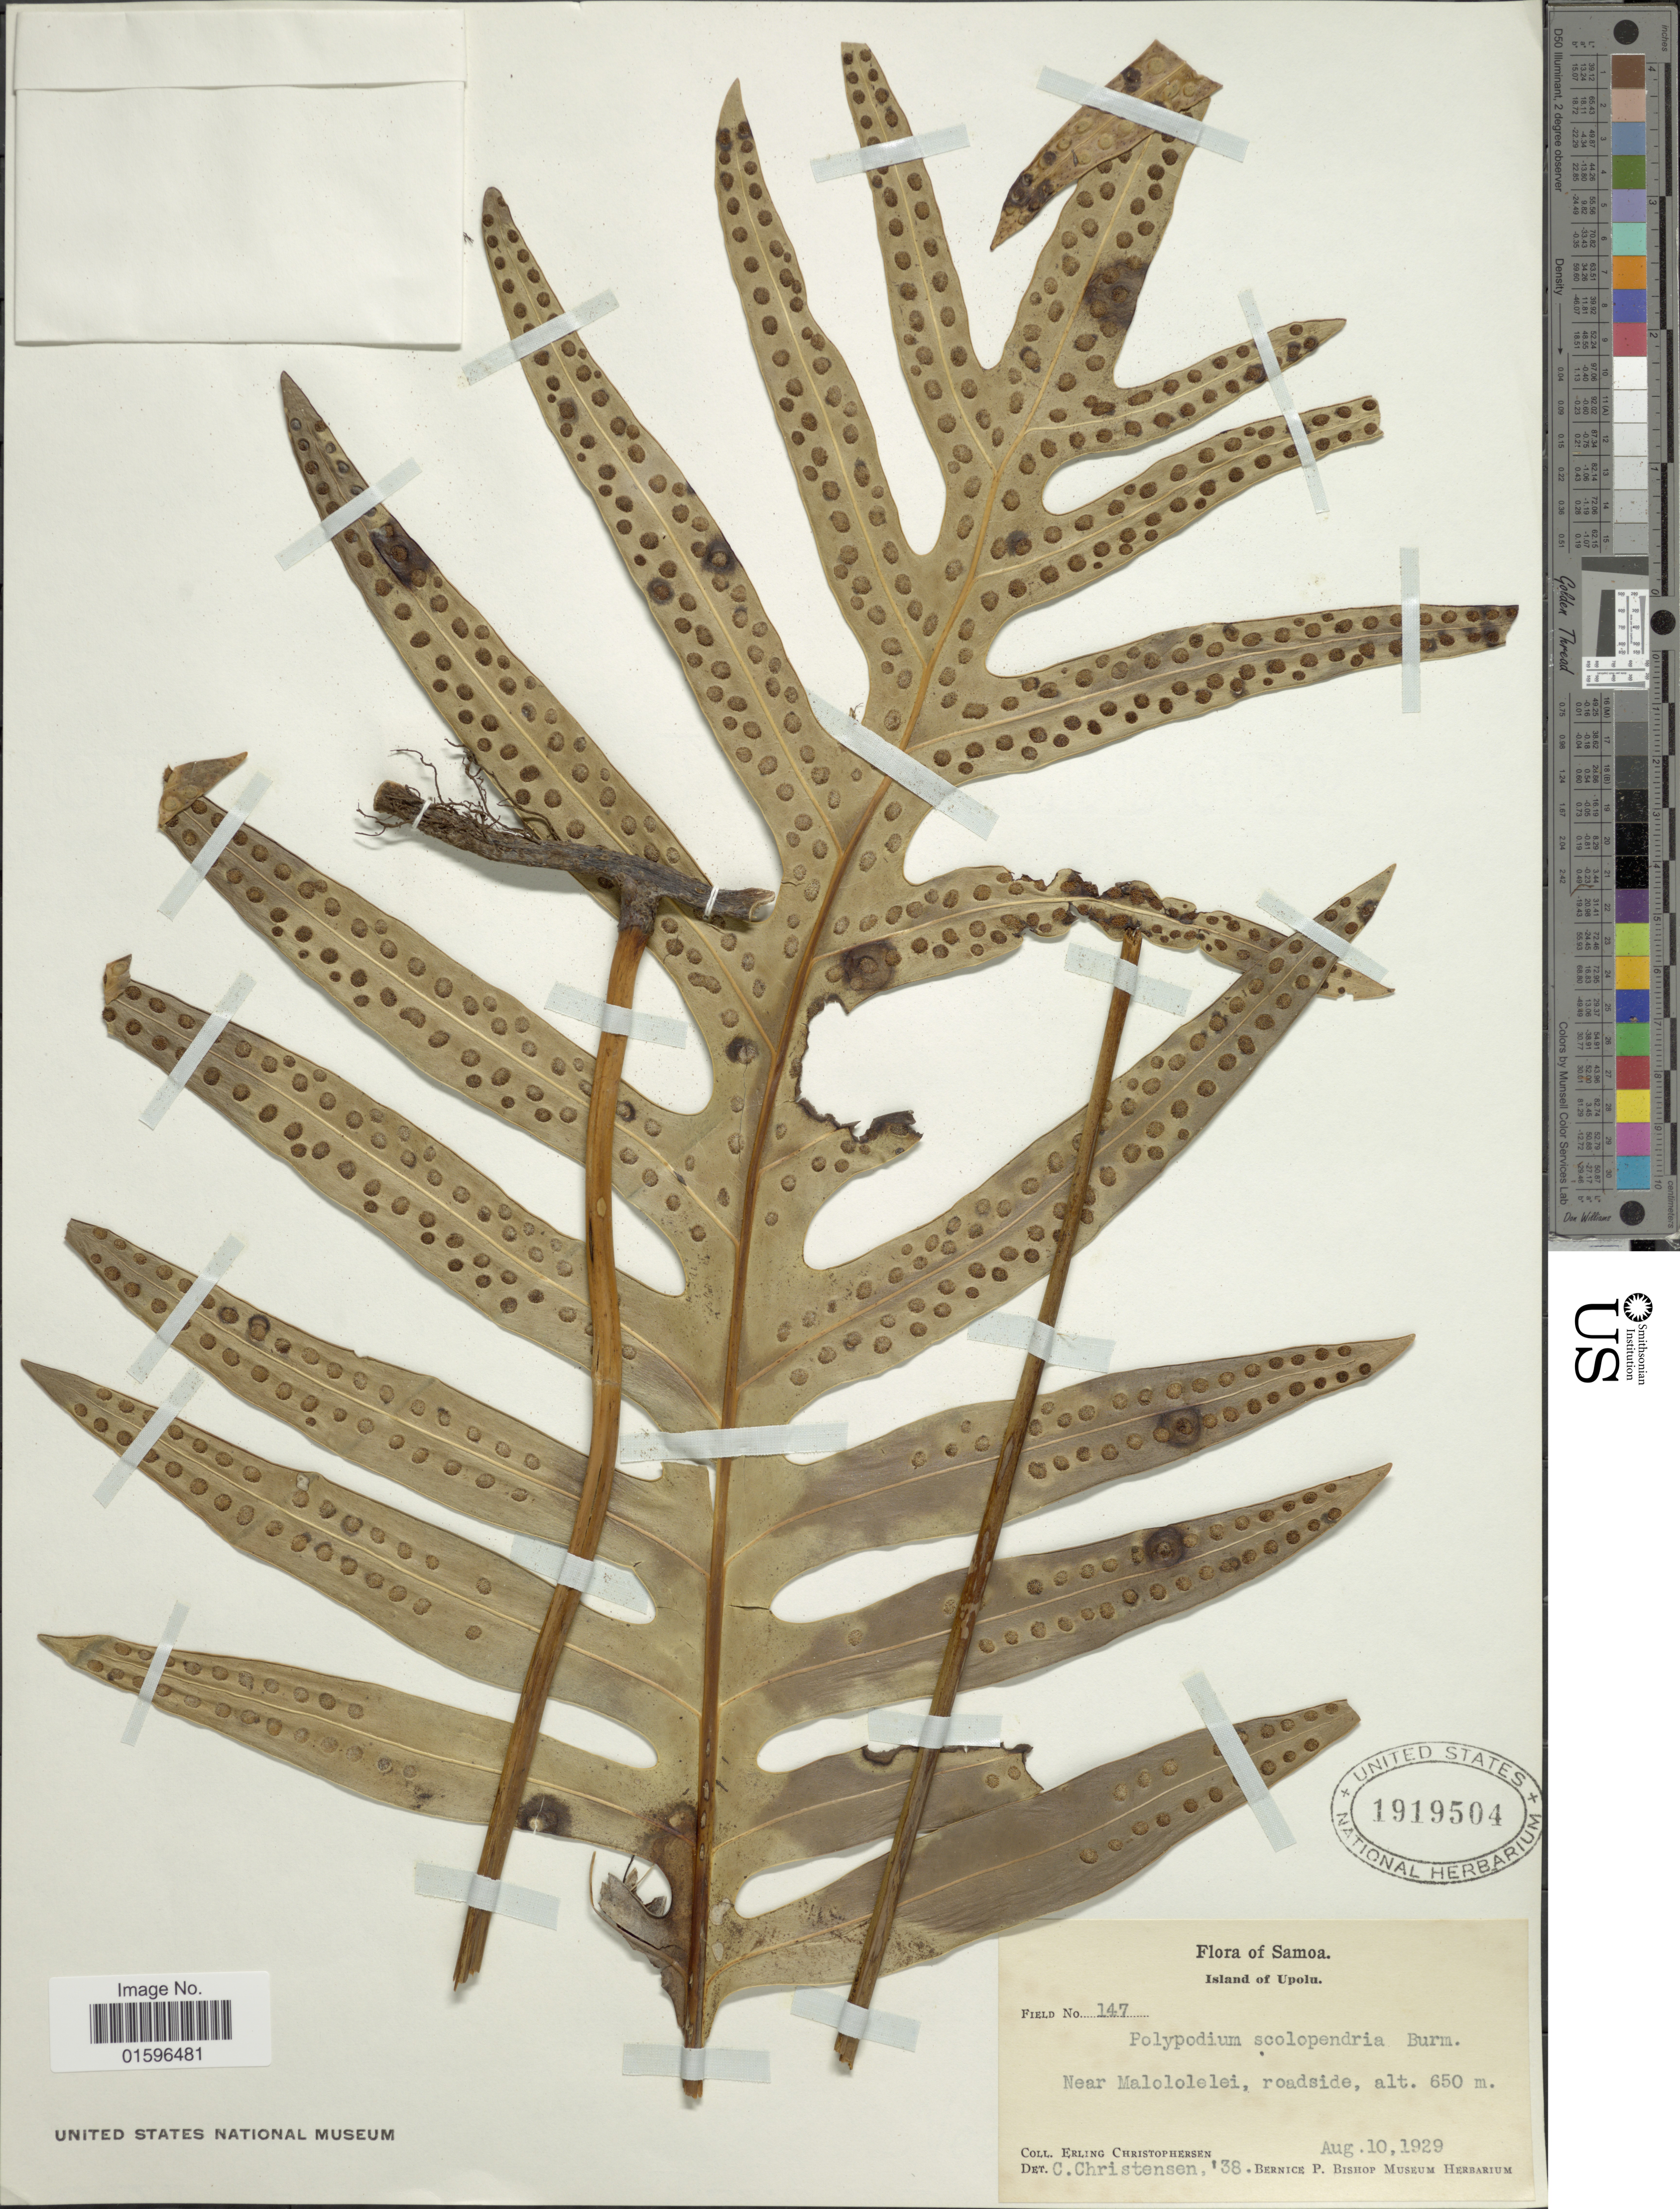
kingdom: Plantae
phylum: Tracheophyta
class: Polypodiopsida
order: Polypodiales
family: Polypodiaceae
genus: Polypodium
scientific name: Polypodium scolopendria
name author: Burm. f.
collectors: E. Christophersen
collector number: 147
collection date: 1929-08-10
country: Samoa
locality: Samoa, Island of Upolu, near Malololelei, roadside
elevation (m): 650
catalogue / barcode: US 1919504